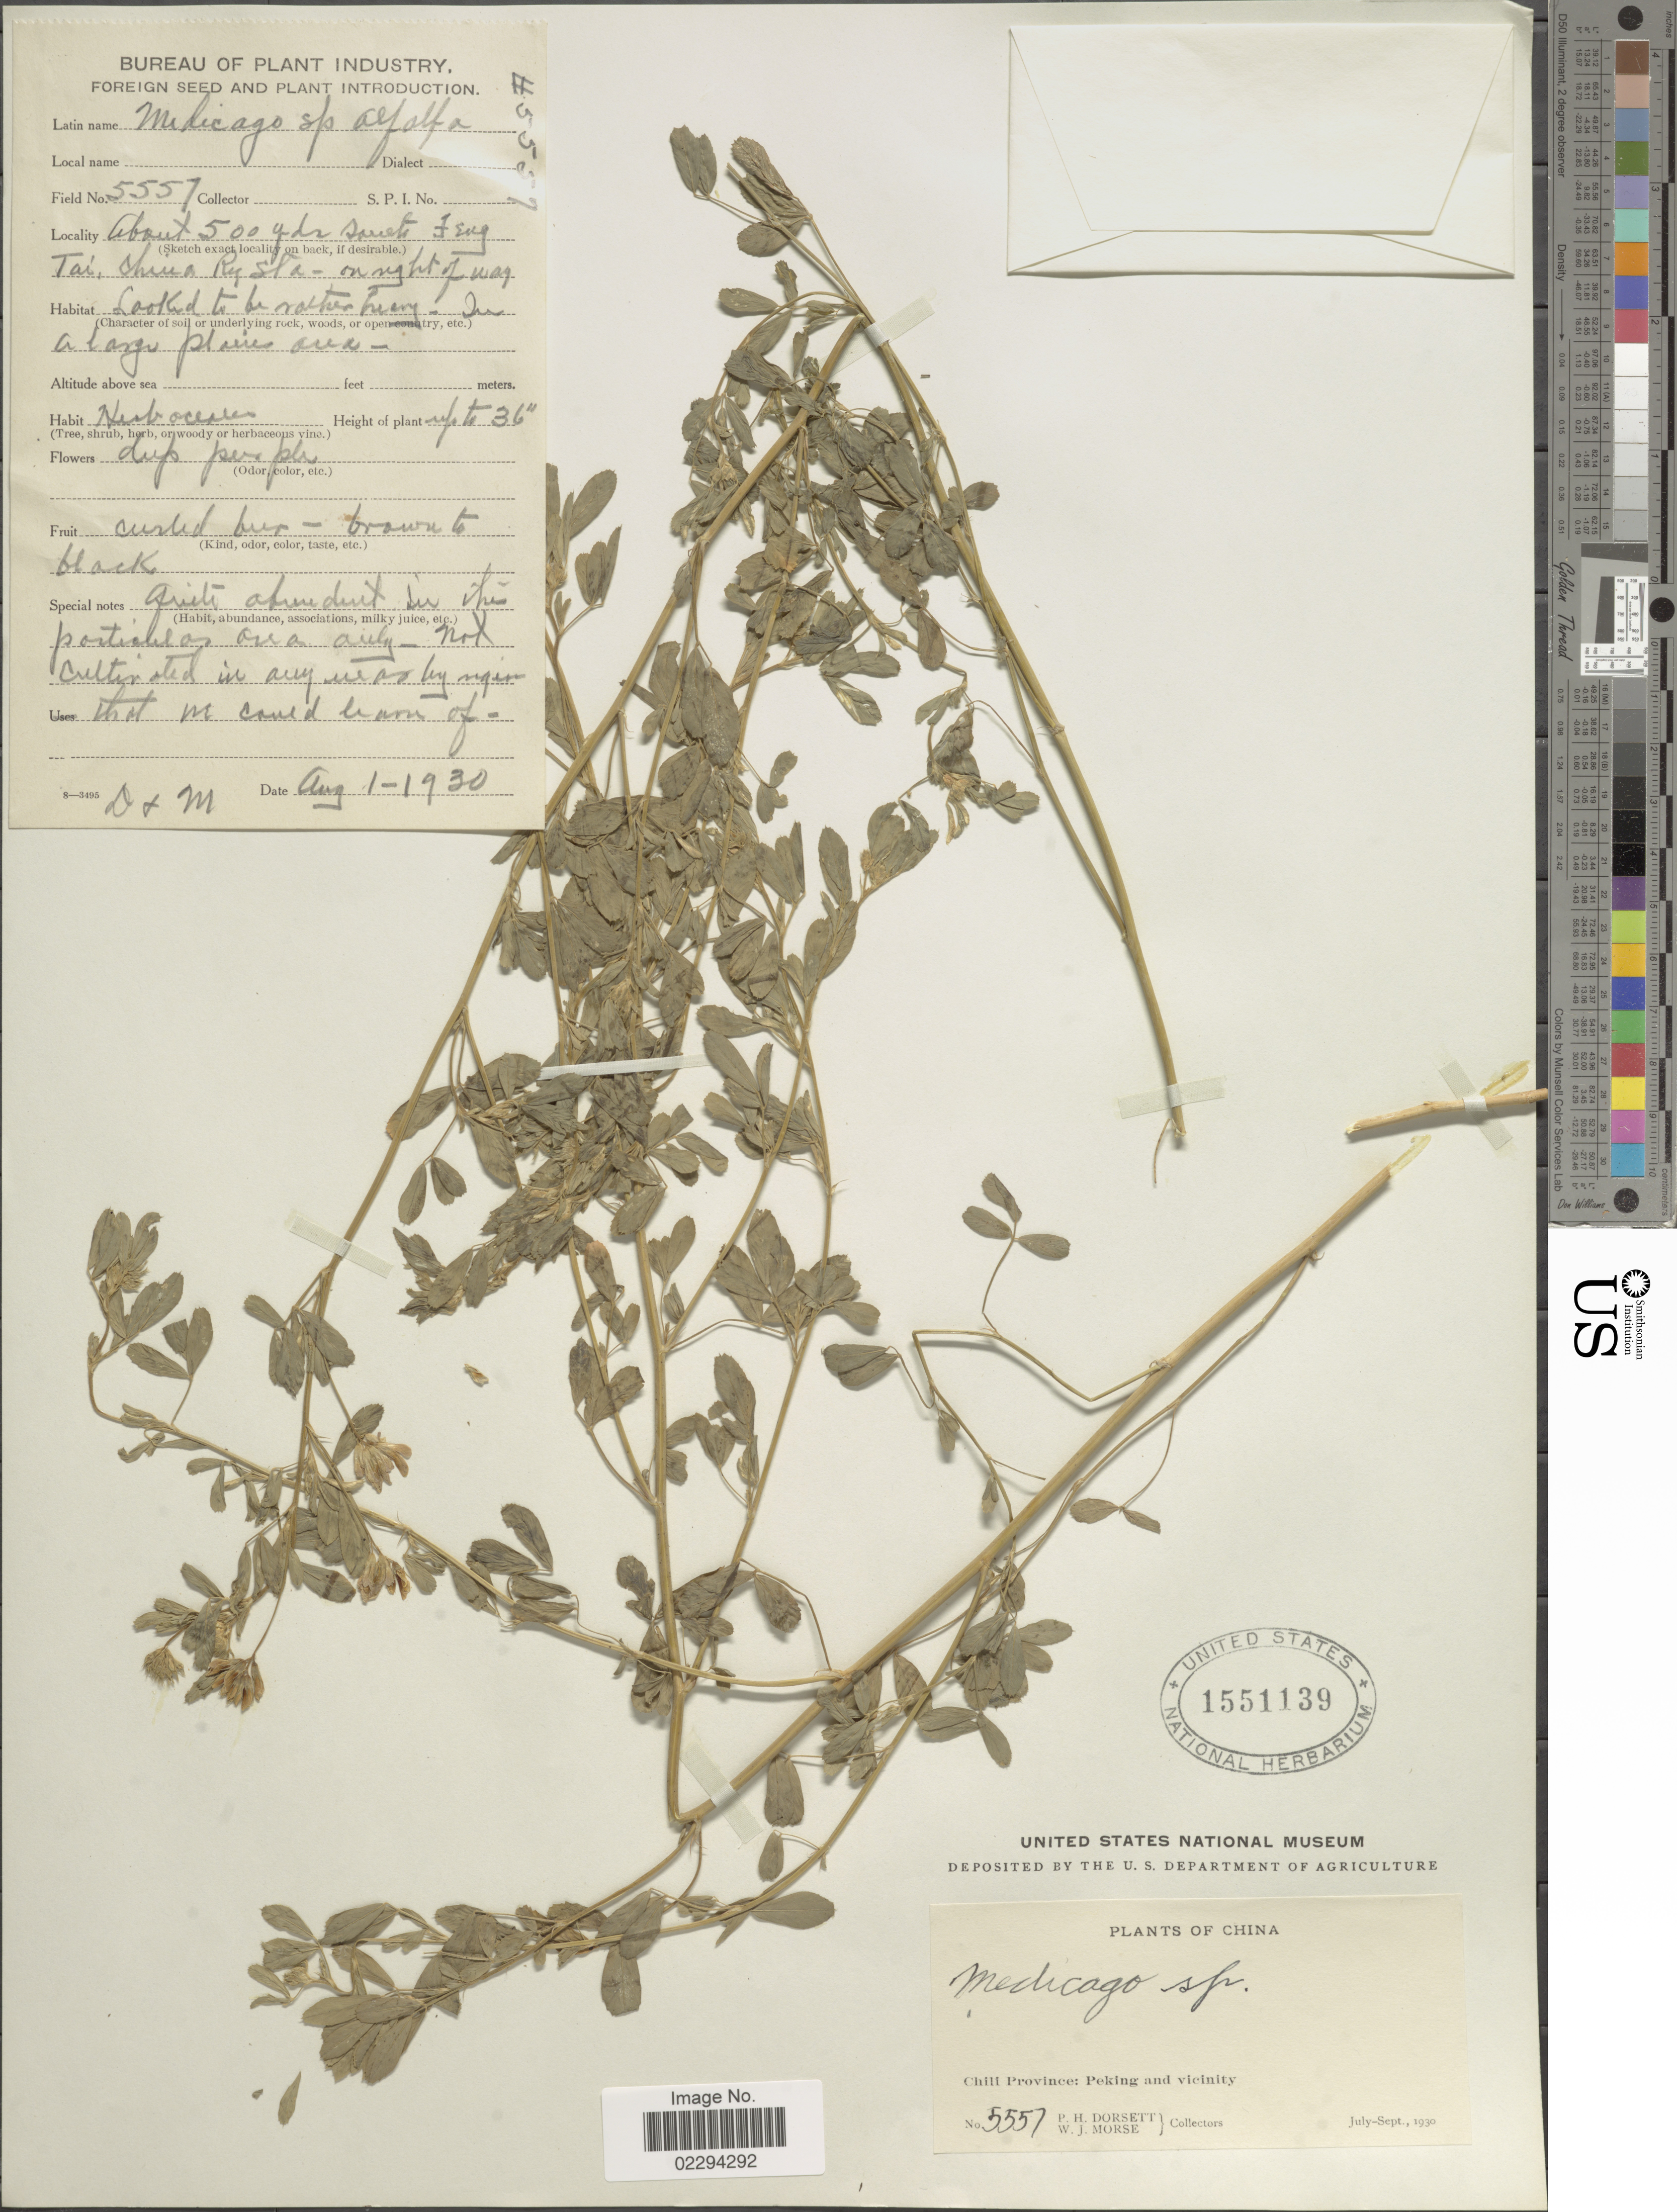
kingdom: Plantae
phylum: Tracheophyta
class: Magnoliopsida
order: Fabales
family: Fabaceae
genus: Medicago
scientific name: Medicago sativa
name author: L.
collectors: P. H. Dorsett & W. J. Morse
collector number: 5557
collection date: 1930-08-01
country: China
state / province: Beijing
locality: Chili Province: Peking and vicinity.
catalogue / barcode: US 1551139